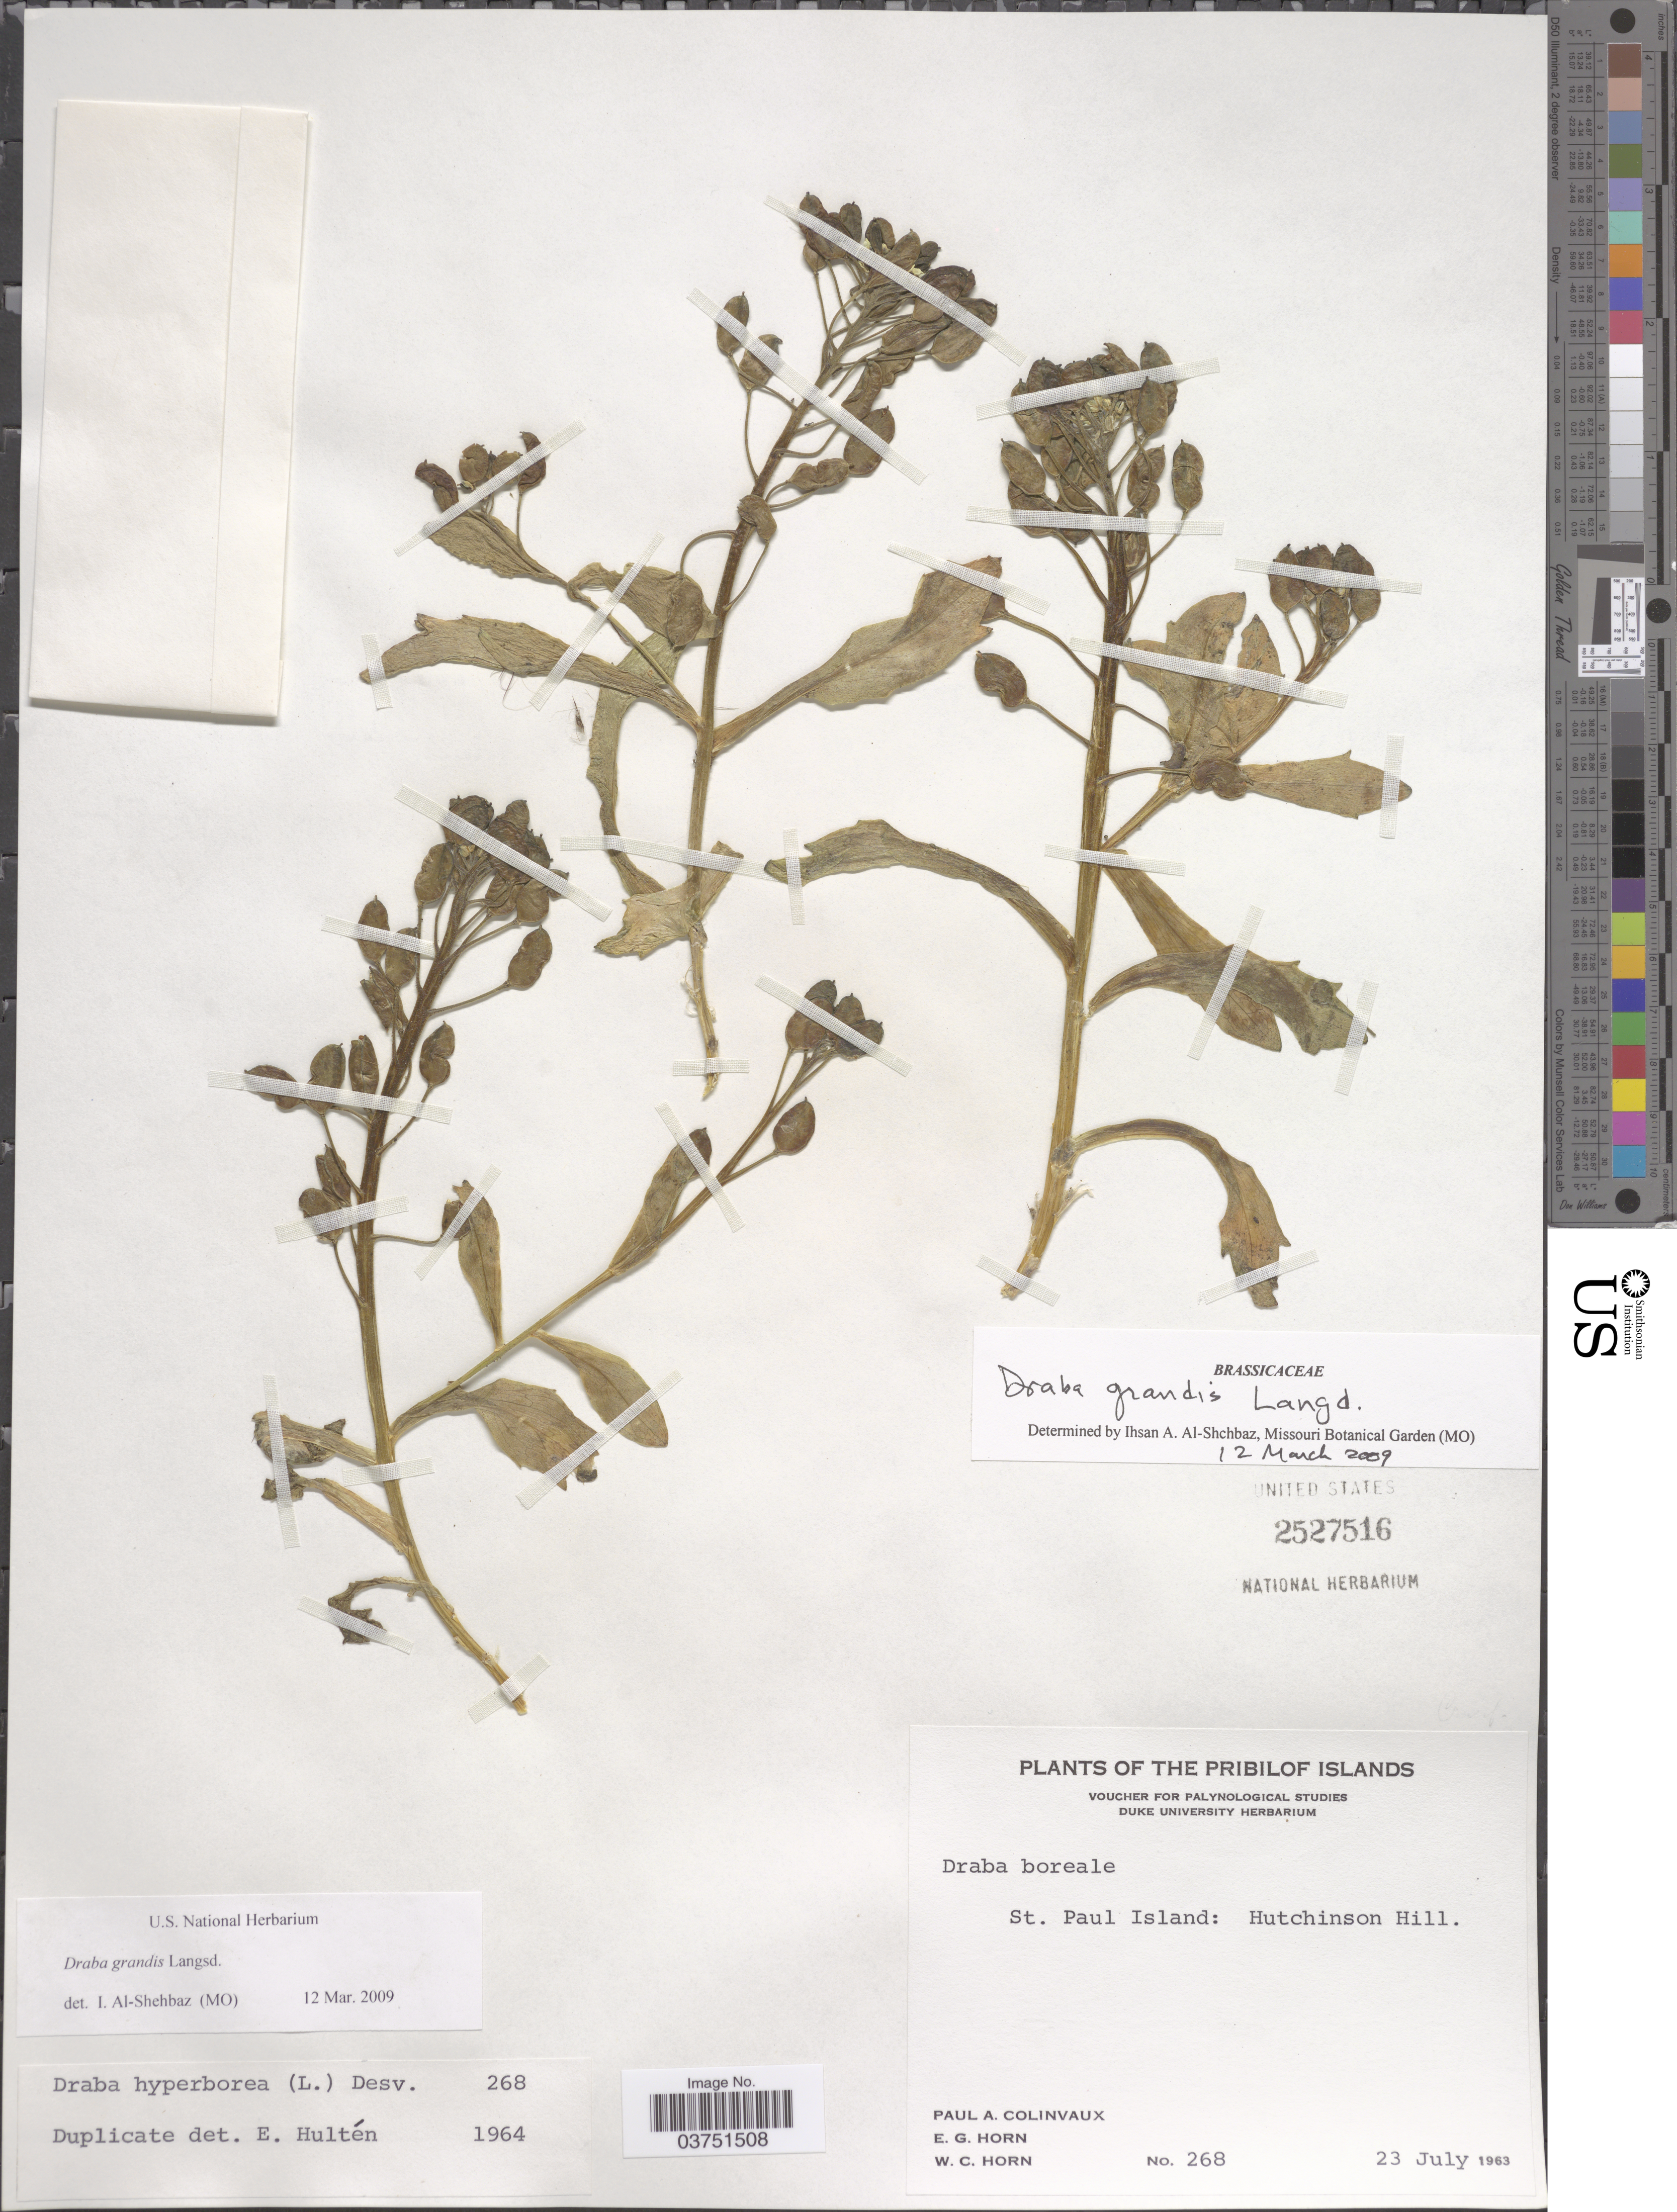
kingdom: Plantae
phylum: Tracheophyta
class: Magnoliopsida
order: Brassicales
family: Brassicaceae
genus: Draba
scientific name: Draba grandis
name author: Langsd. ex DC.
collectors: P. Colinvaux, E. Horn & W. Horn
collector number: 268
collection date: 1963-07-23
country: United States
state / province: Alaska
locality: The Pribilof Islands; St. Paul Island: Hutchinson Hill.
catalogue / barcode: US 2527516